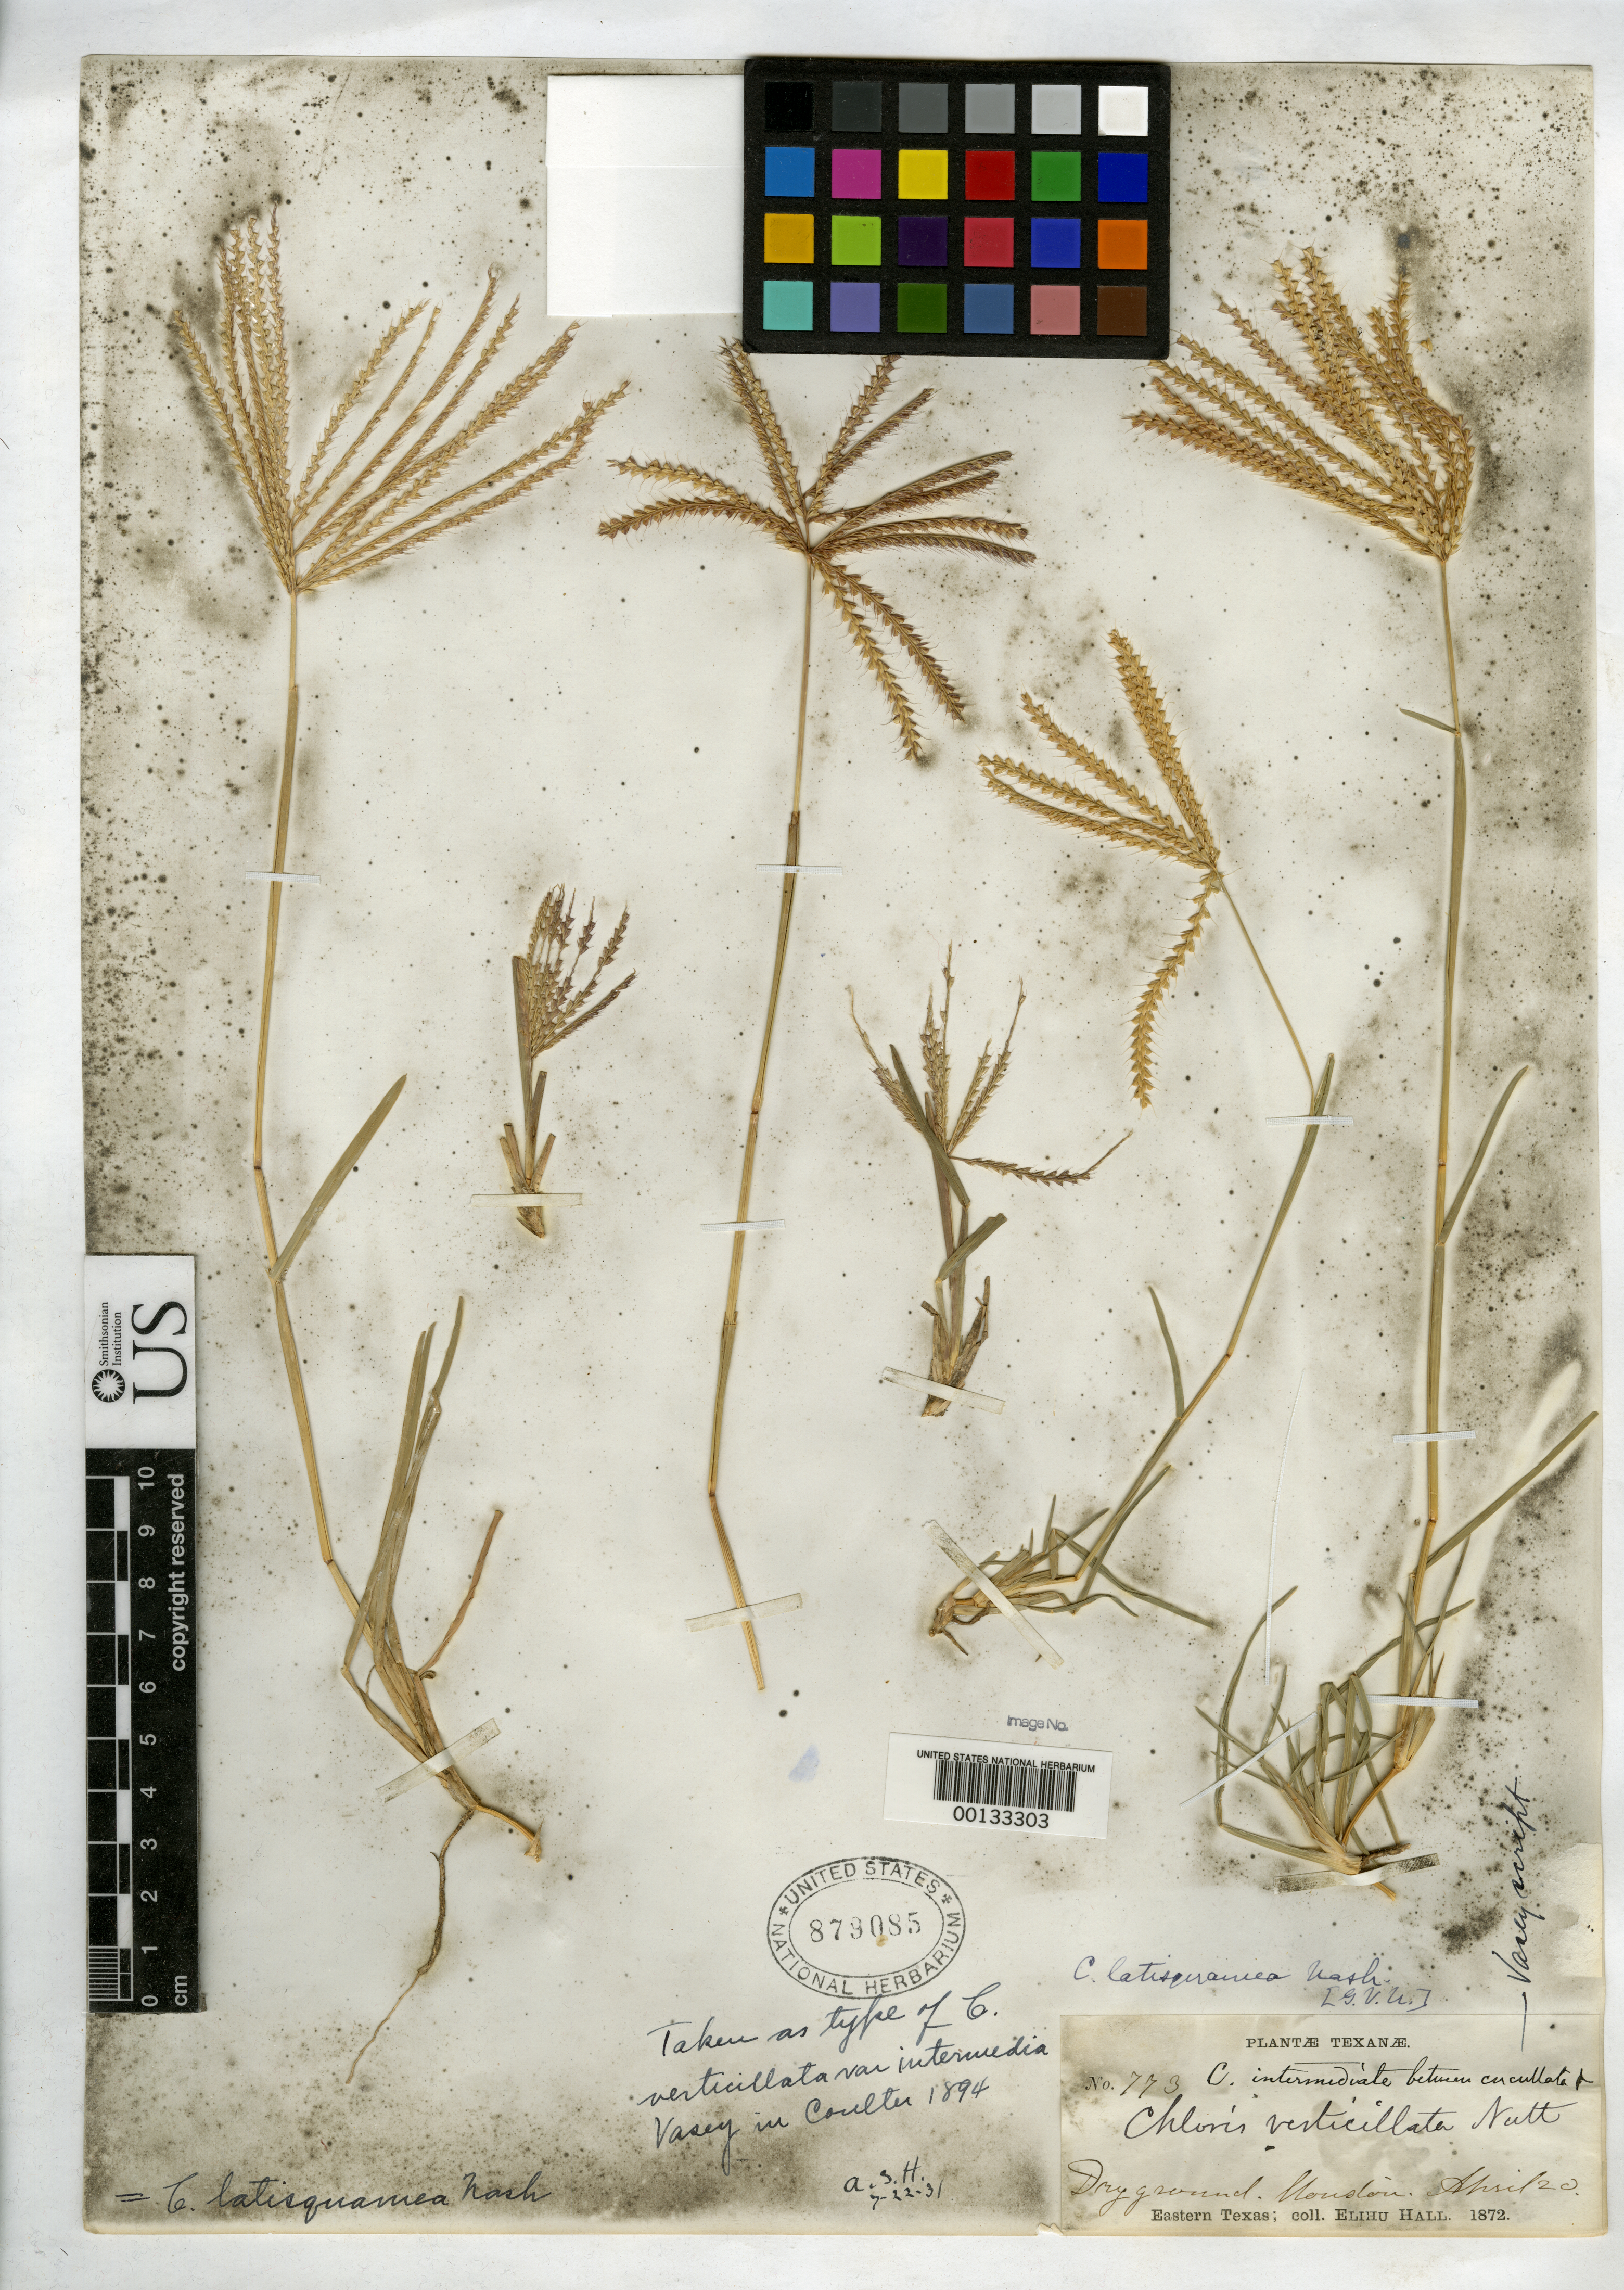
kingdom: Plantae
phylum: Tracheophyta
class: Liliopsida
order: Poales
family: Poaceae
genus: Chloris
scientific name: Chloris verticillata var. intermedia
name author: Vasey ex L.H. Dewey in J.M. Coult.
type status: Type Collection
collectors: E. Hall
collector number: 773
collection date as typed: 20 Apr 1872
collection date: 1872-04-20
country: United States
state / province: Texas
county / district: Harris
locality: Houston.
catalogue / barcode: US 879085